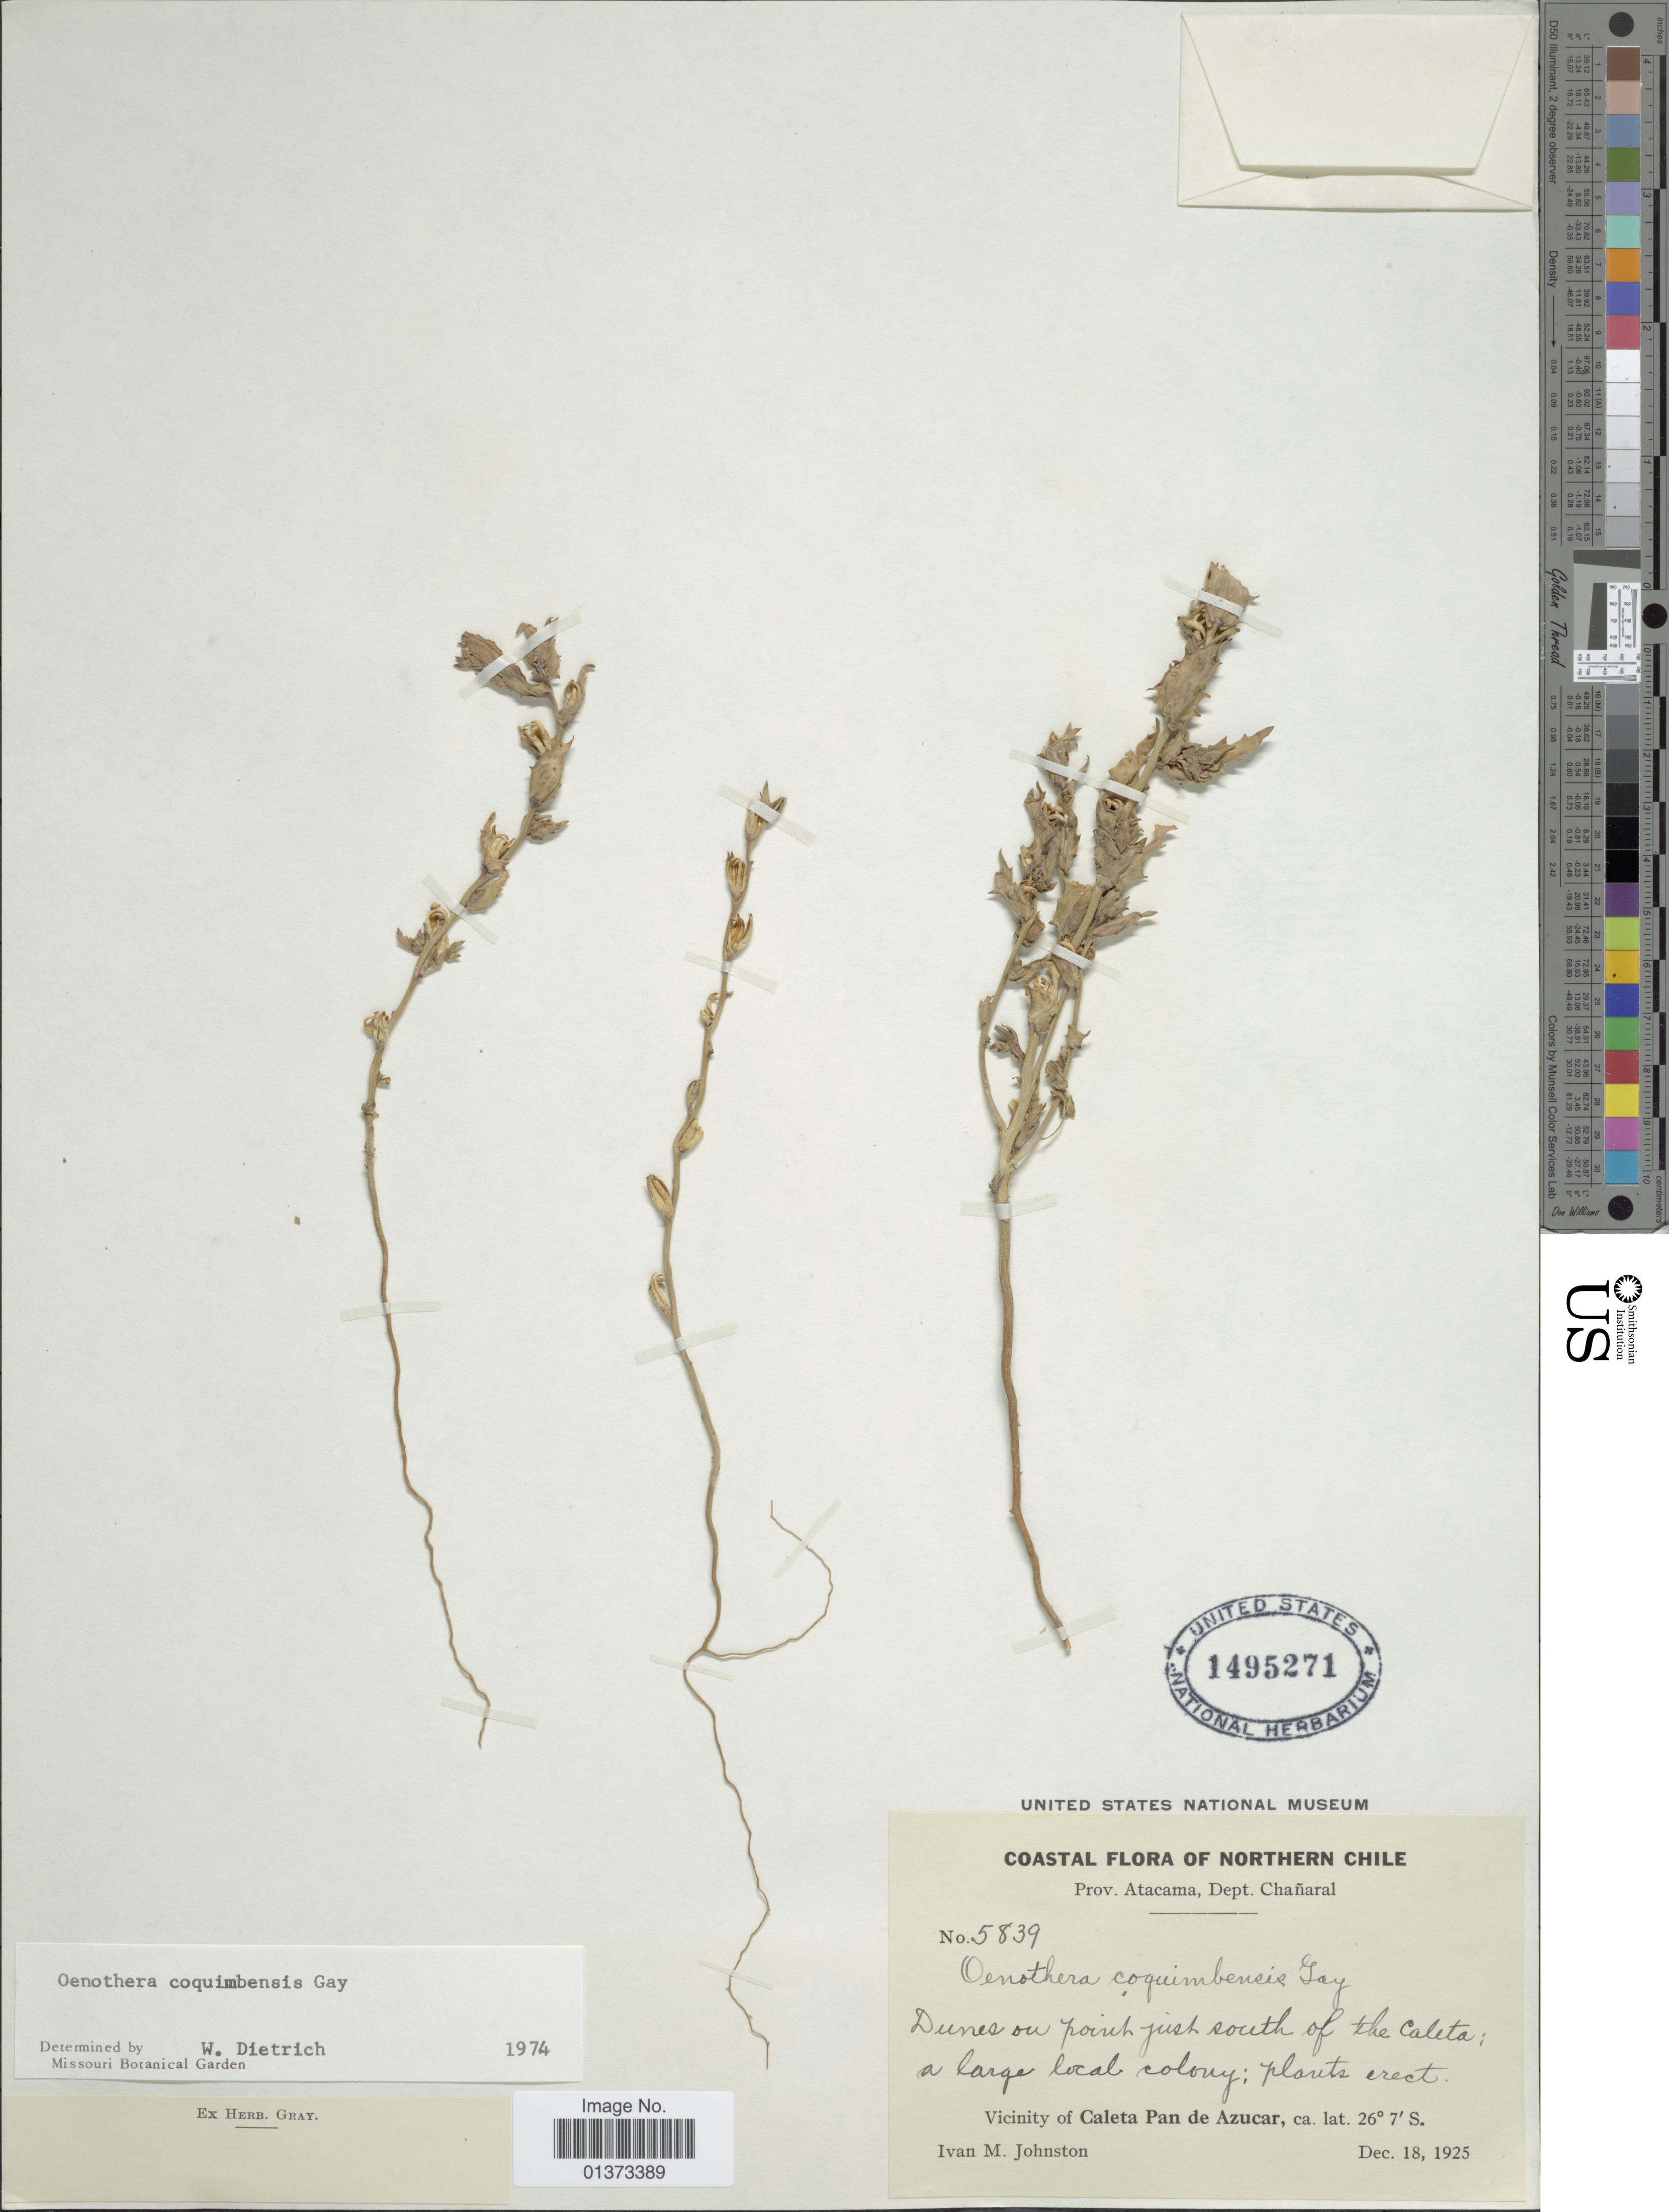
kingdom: Plantae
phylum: Tracheophyta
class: Magnoliopsida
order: Myrtales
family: Onagraceae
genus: Oenothera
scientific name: Oenothera coquimbensis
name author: Gay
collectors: I.M. Johnston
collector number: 5839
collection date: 1925-12-18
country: Chile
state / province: Atacama (III)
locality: Dunes on point just south of the Caleta; a large local colony, Vicinity of Caleta Pan de Azucar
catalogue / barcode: US 1495271